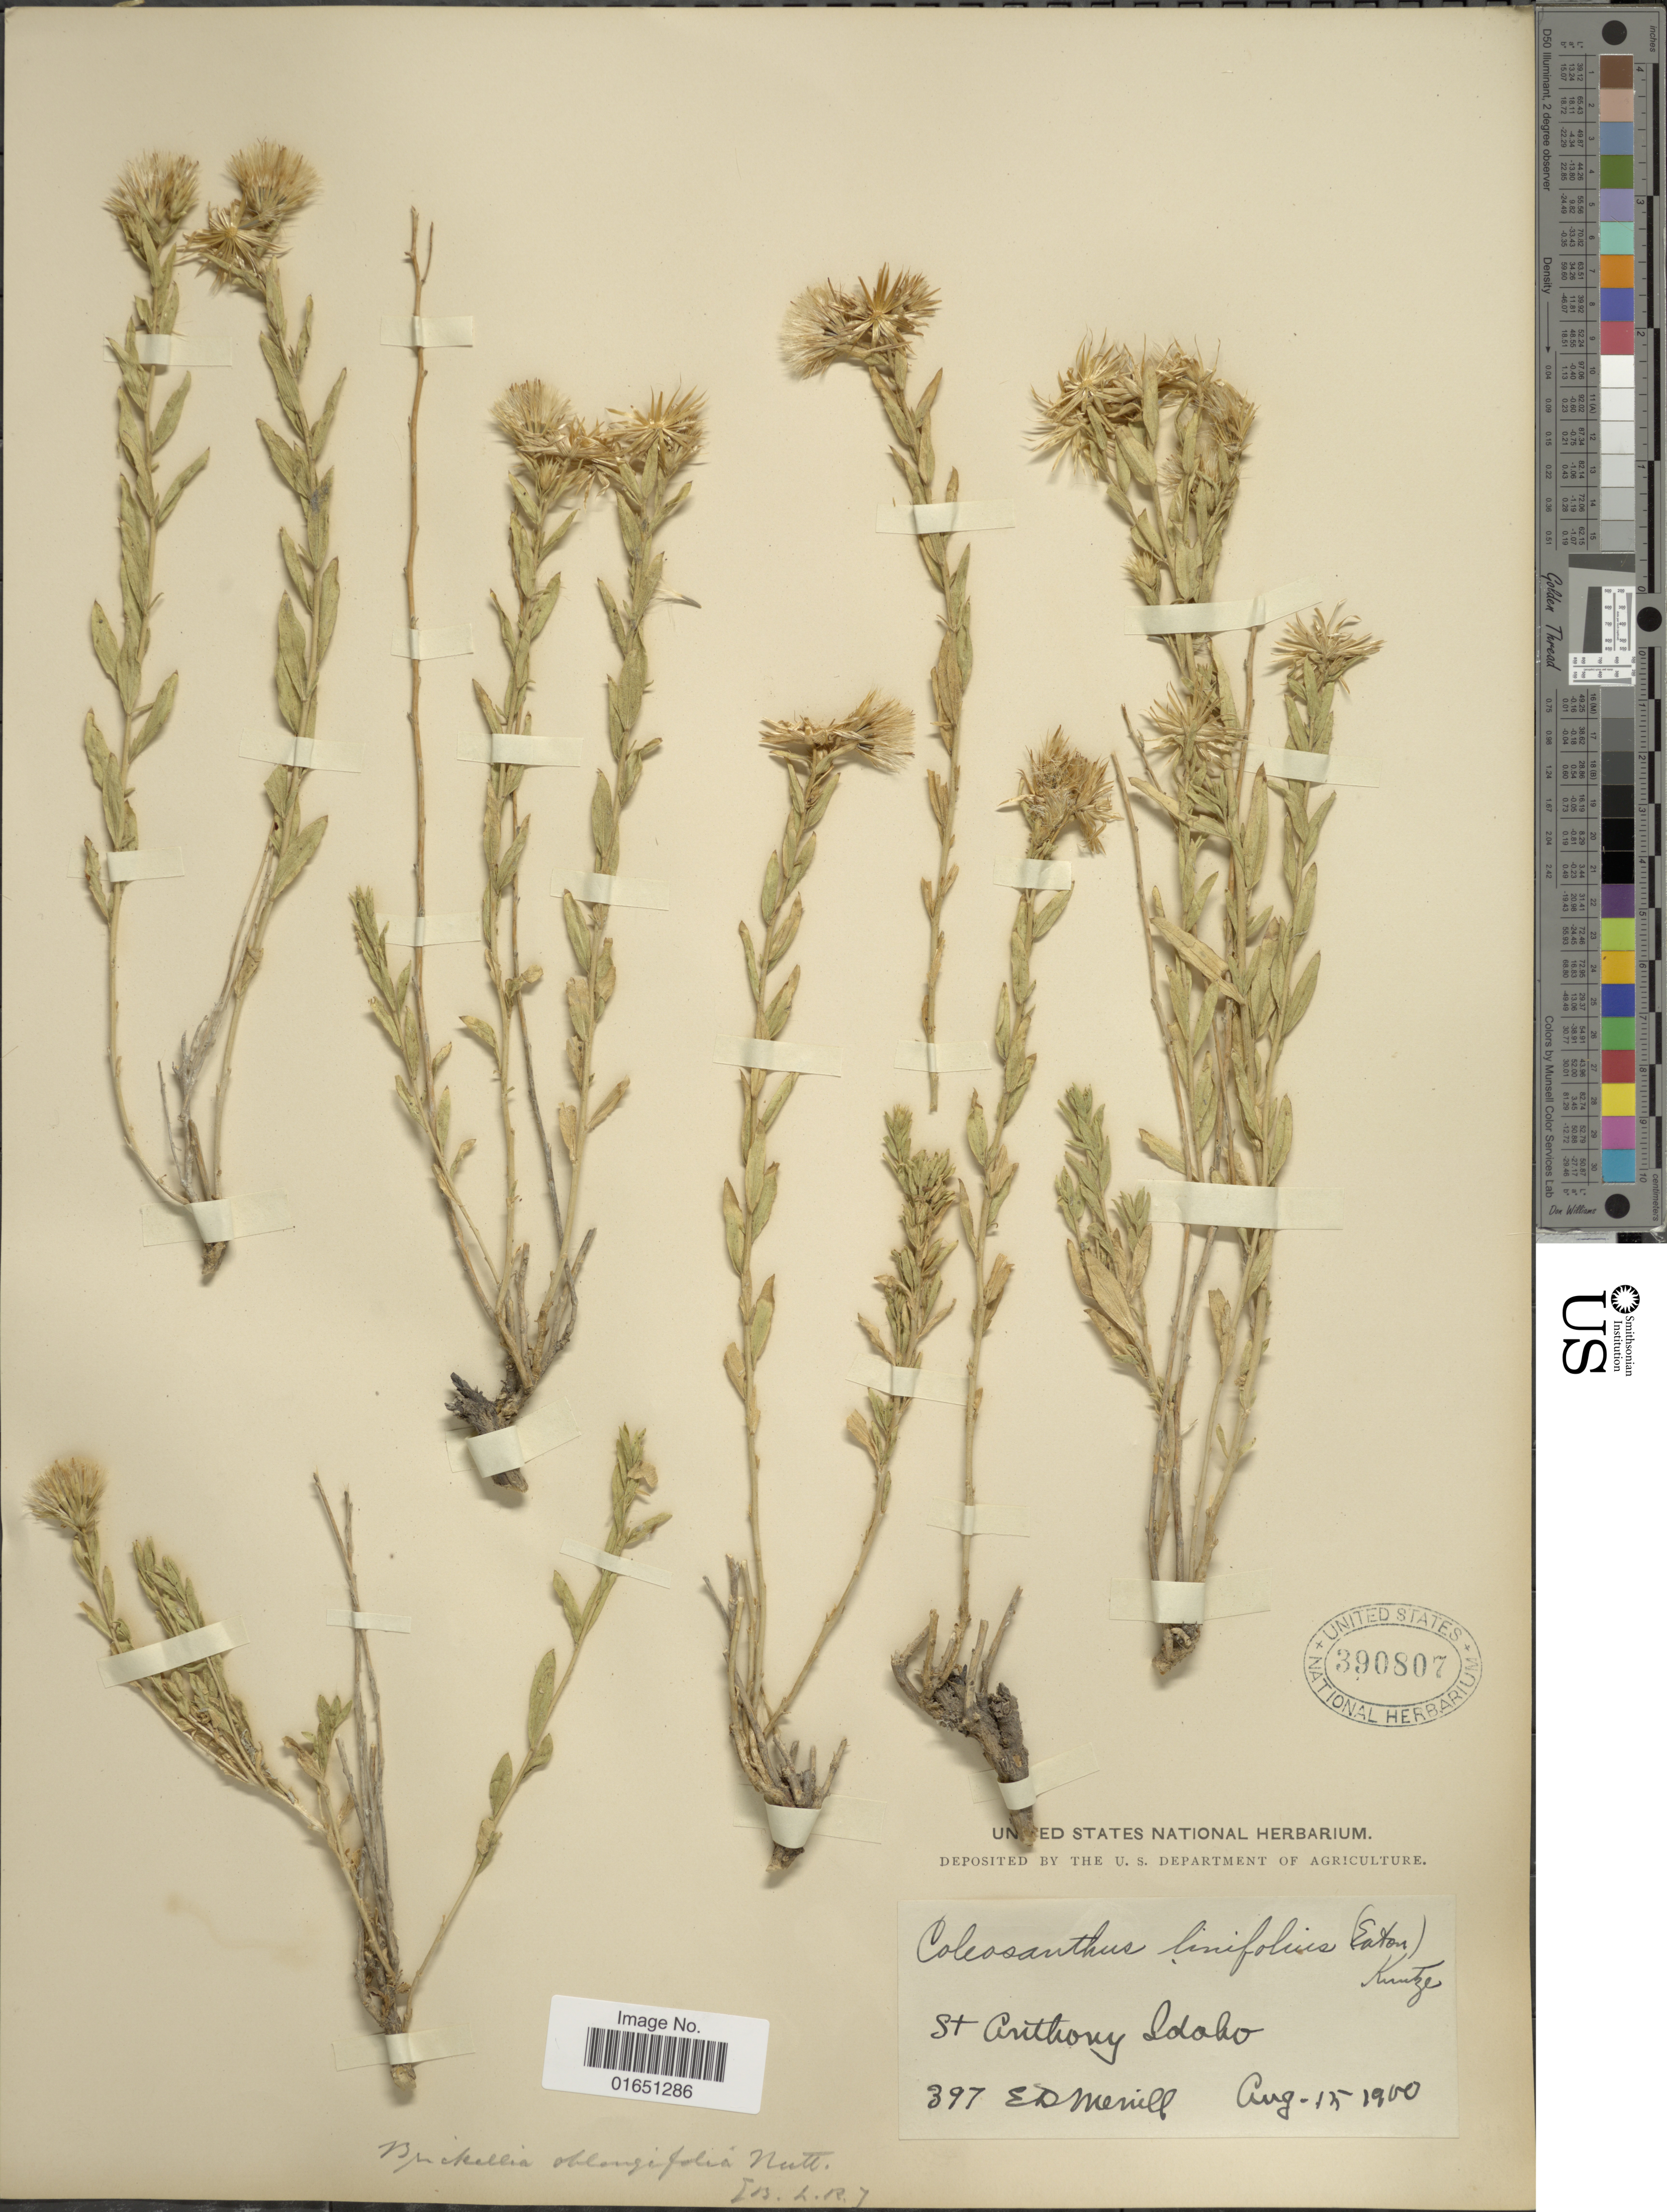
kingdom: Plantae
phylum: Tracheophyta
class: Magnoliopsida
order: Asterales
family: Asteraceae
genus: Brickellia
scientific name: Brickellia oblongifolia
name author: Nutt.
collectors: E. D. Merrill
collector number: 397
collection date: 1900-08-15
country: United States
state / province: Idaho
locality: St. Arithony, Idaho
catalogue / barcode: US 390807